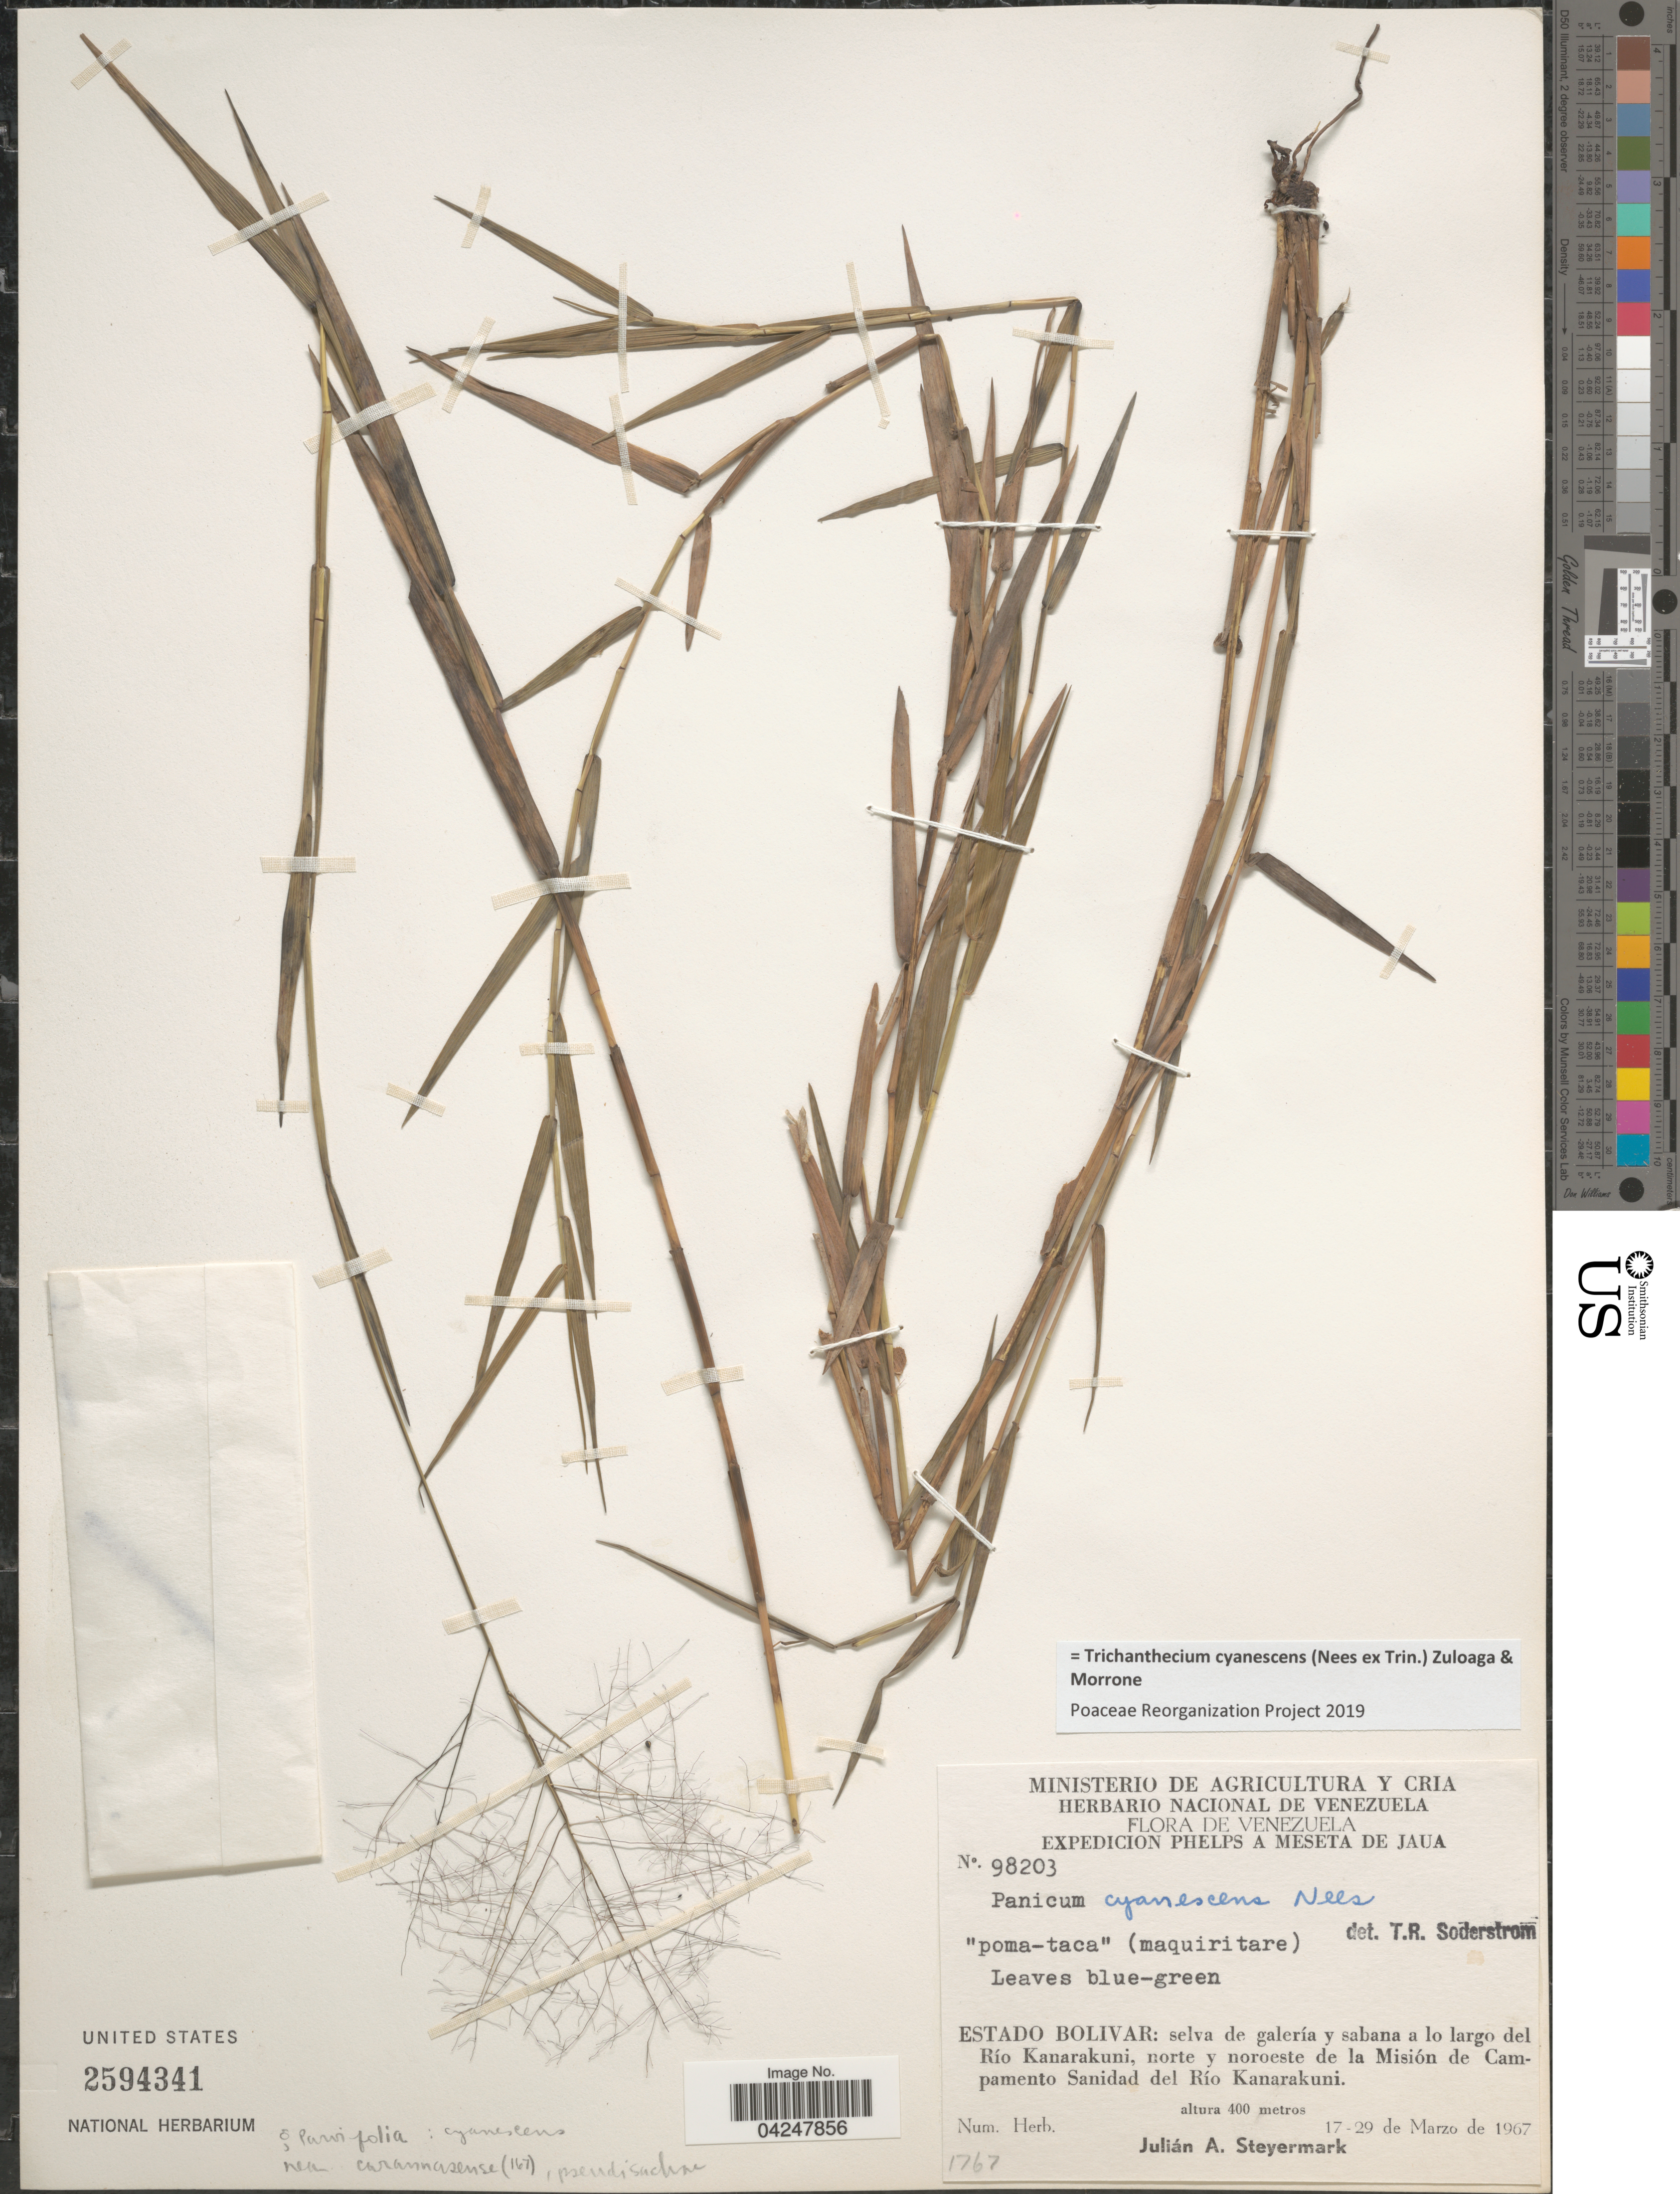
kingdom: Plantae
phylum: Tracheophyta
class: Liliopsida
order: Poales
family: Poaceae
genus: Trichanthecium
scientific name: Trichanthecium cyanescens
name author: (Nees ex Trin.) Zuloaga & Morrone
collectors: J. Steyermark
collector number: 98203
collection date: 1967-03-17/1967-03-29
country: Venezuela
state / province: Bolivar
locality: Expedicion Phelps A Meseta De Jaua. Selva de galería y sabana a lo largo del Río Kanarakuni, norte y noroeste de la Misión de Campamento Sanidad del Río Kanarakuni.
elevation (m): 400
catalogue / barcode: US 2594341